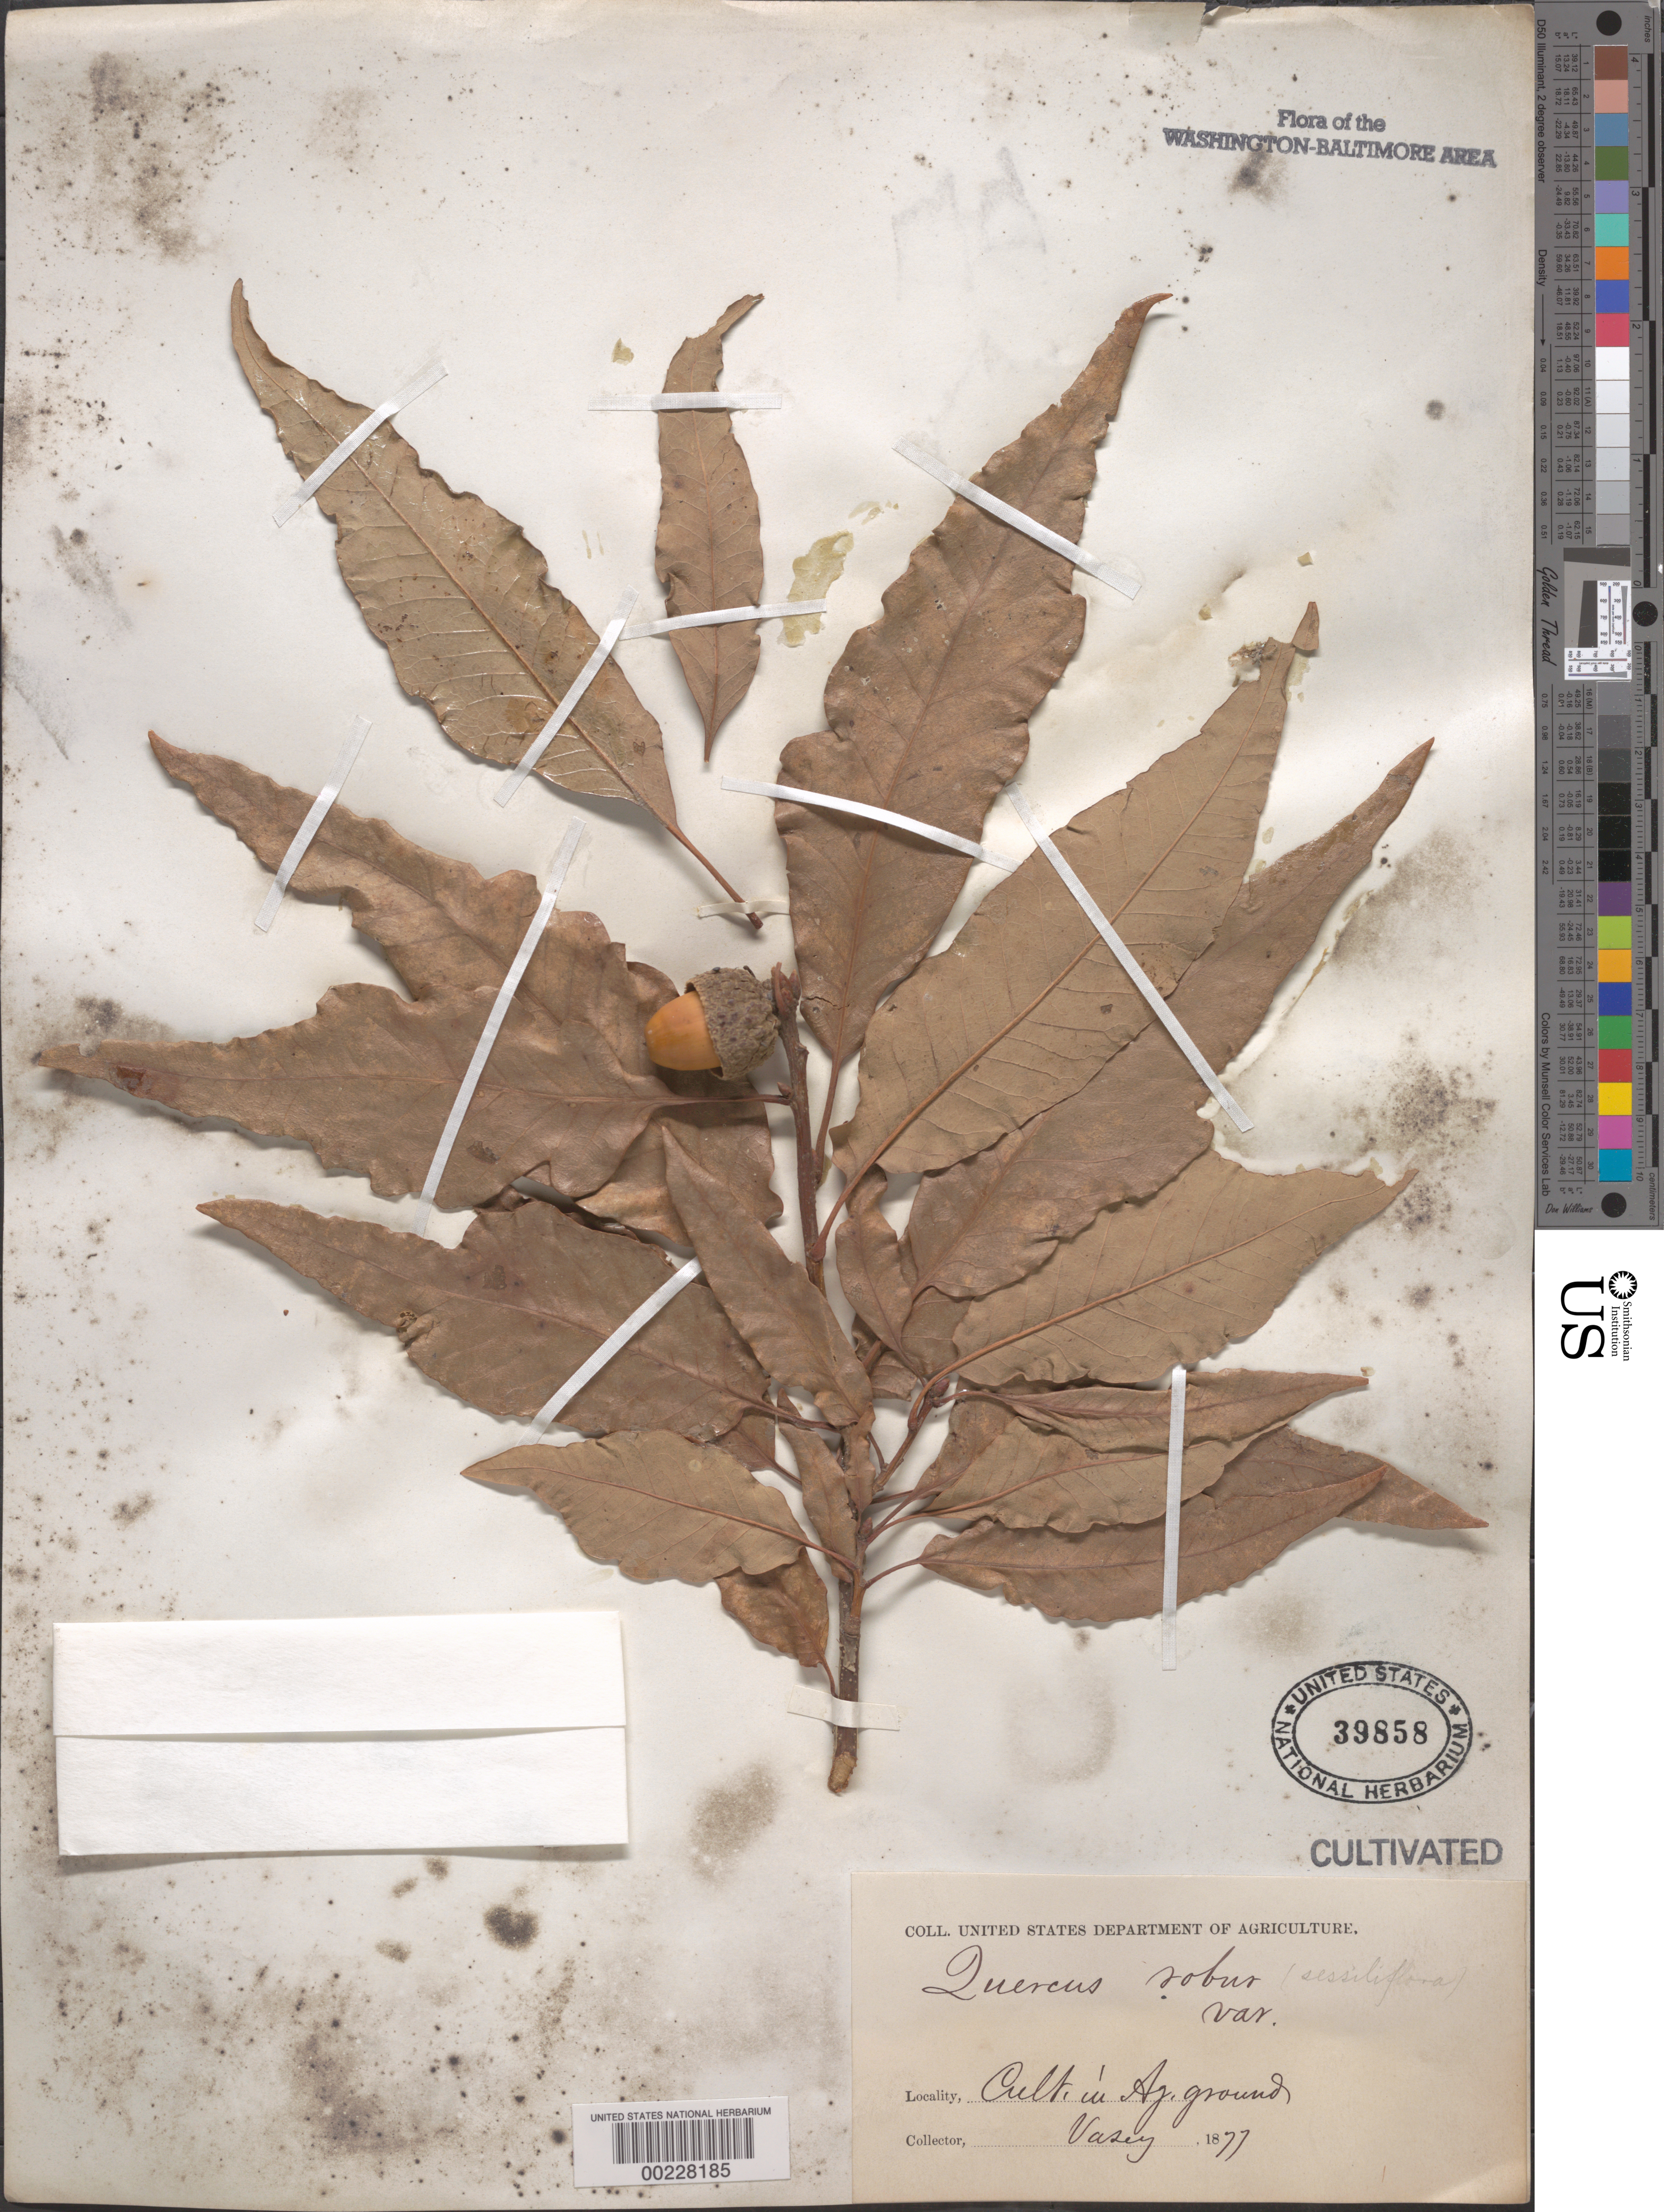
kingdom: Plantae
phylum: Tracheophyta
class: Magnoliopsida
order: Fagales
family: Fagaceae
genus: Quercus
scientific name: Quercus robur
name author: L.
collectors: G. R. Vasey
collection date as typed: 1877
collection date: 1877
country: United States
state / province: District of Columbia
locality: Agricultural grounds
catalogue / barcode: US 39858